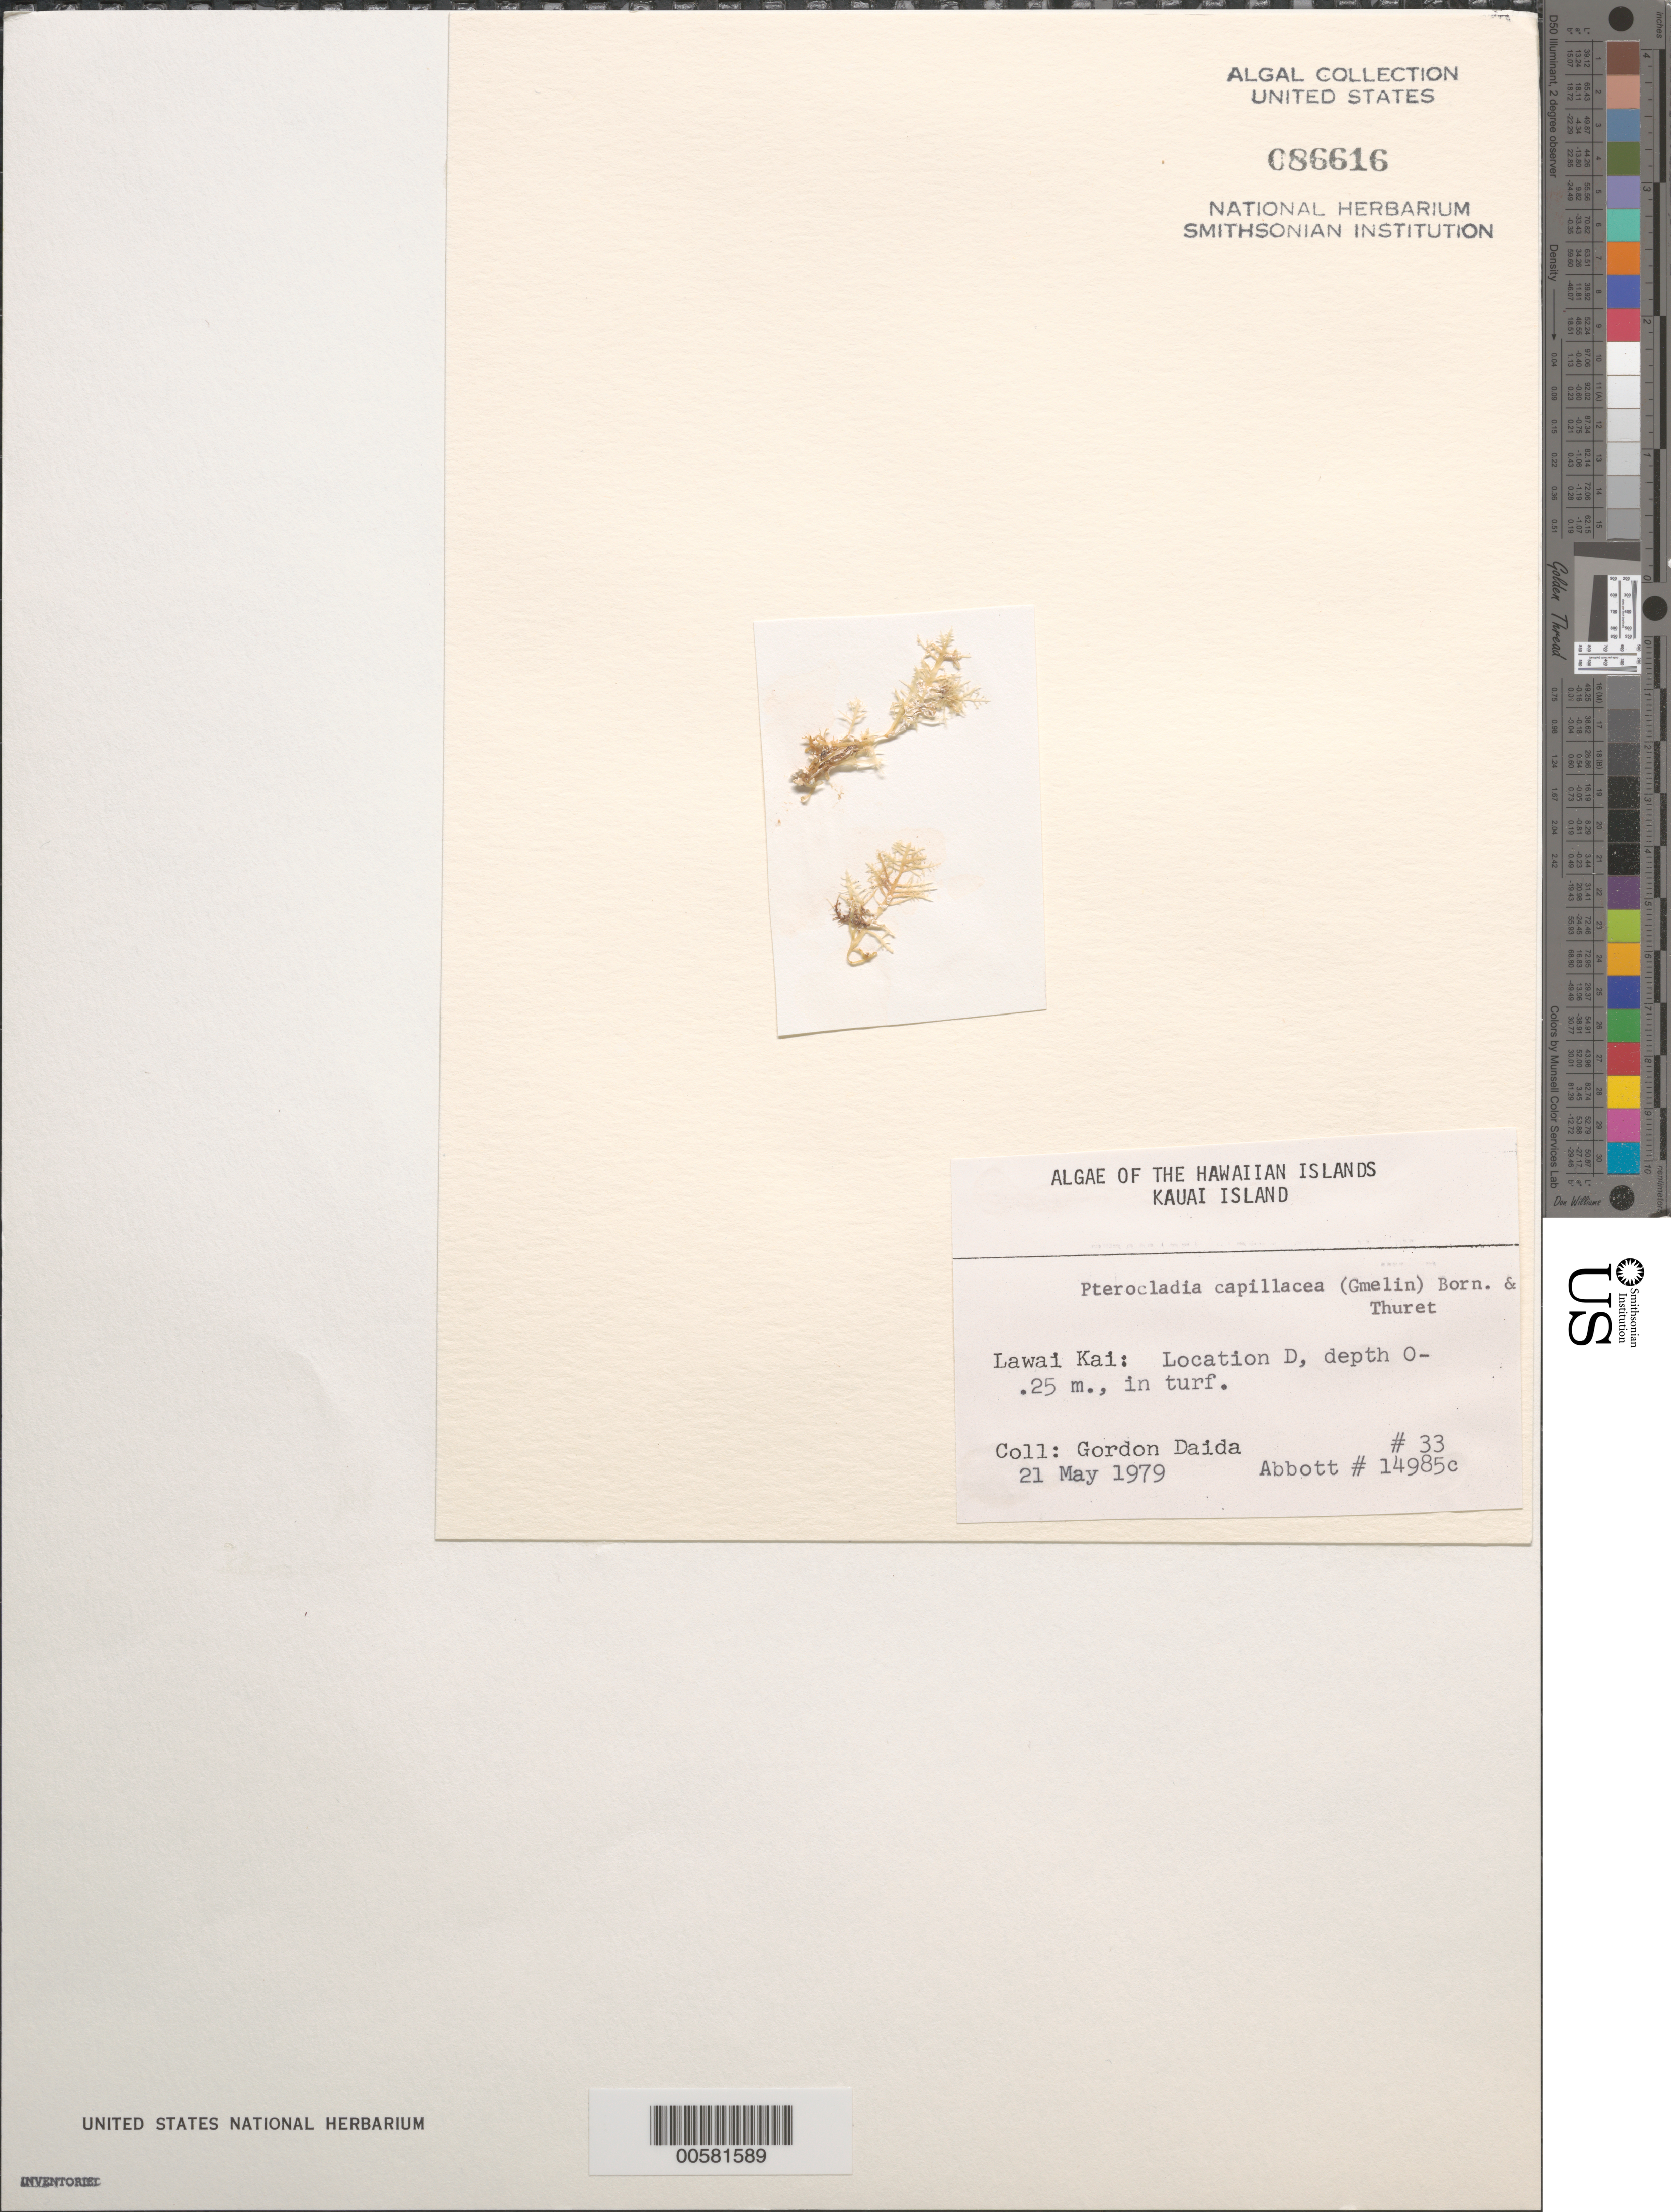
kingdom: Plantae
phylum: Rhodophyta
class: Florideophyceae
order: Gelidiales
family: Pterocladiaceae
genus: Pterocladiella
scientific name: Pterocladiella capillacea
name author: (S.G. Gmel.) Santelices & Hommers.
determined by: Algae name updating Project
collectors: G. Daida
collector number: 33 & IAA 14985C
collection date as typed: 21 May 1979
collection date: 1979-05-21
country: United States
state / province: Hawaii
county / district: Kauai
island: Kaua'i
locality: Lawai Kai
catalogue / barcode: US 86616